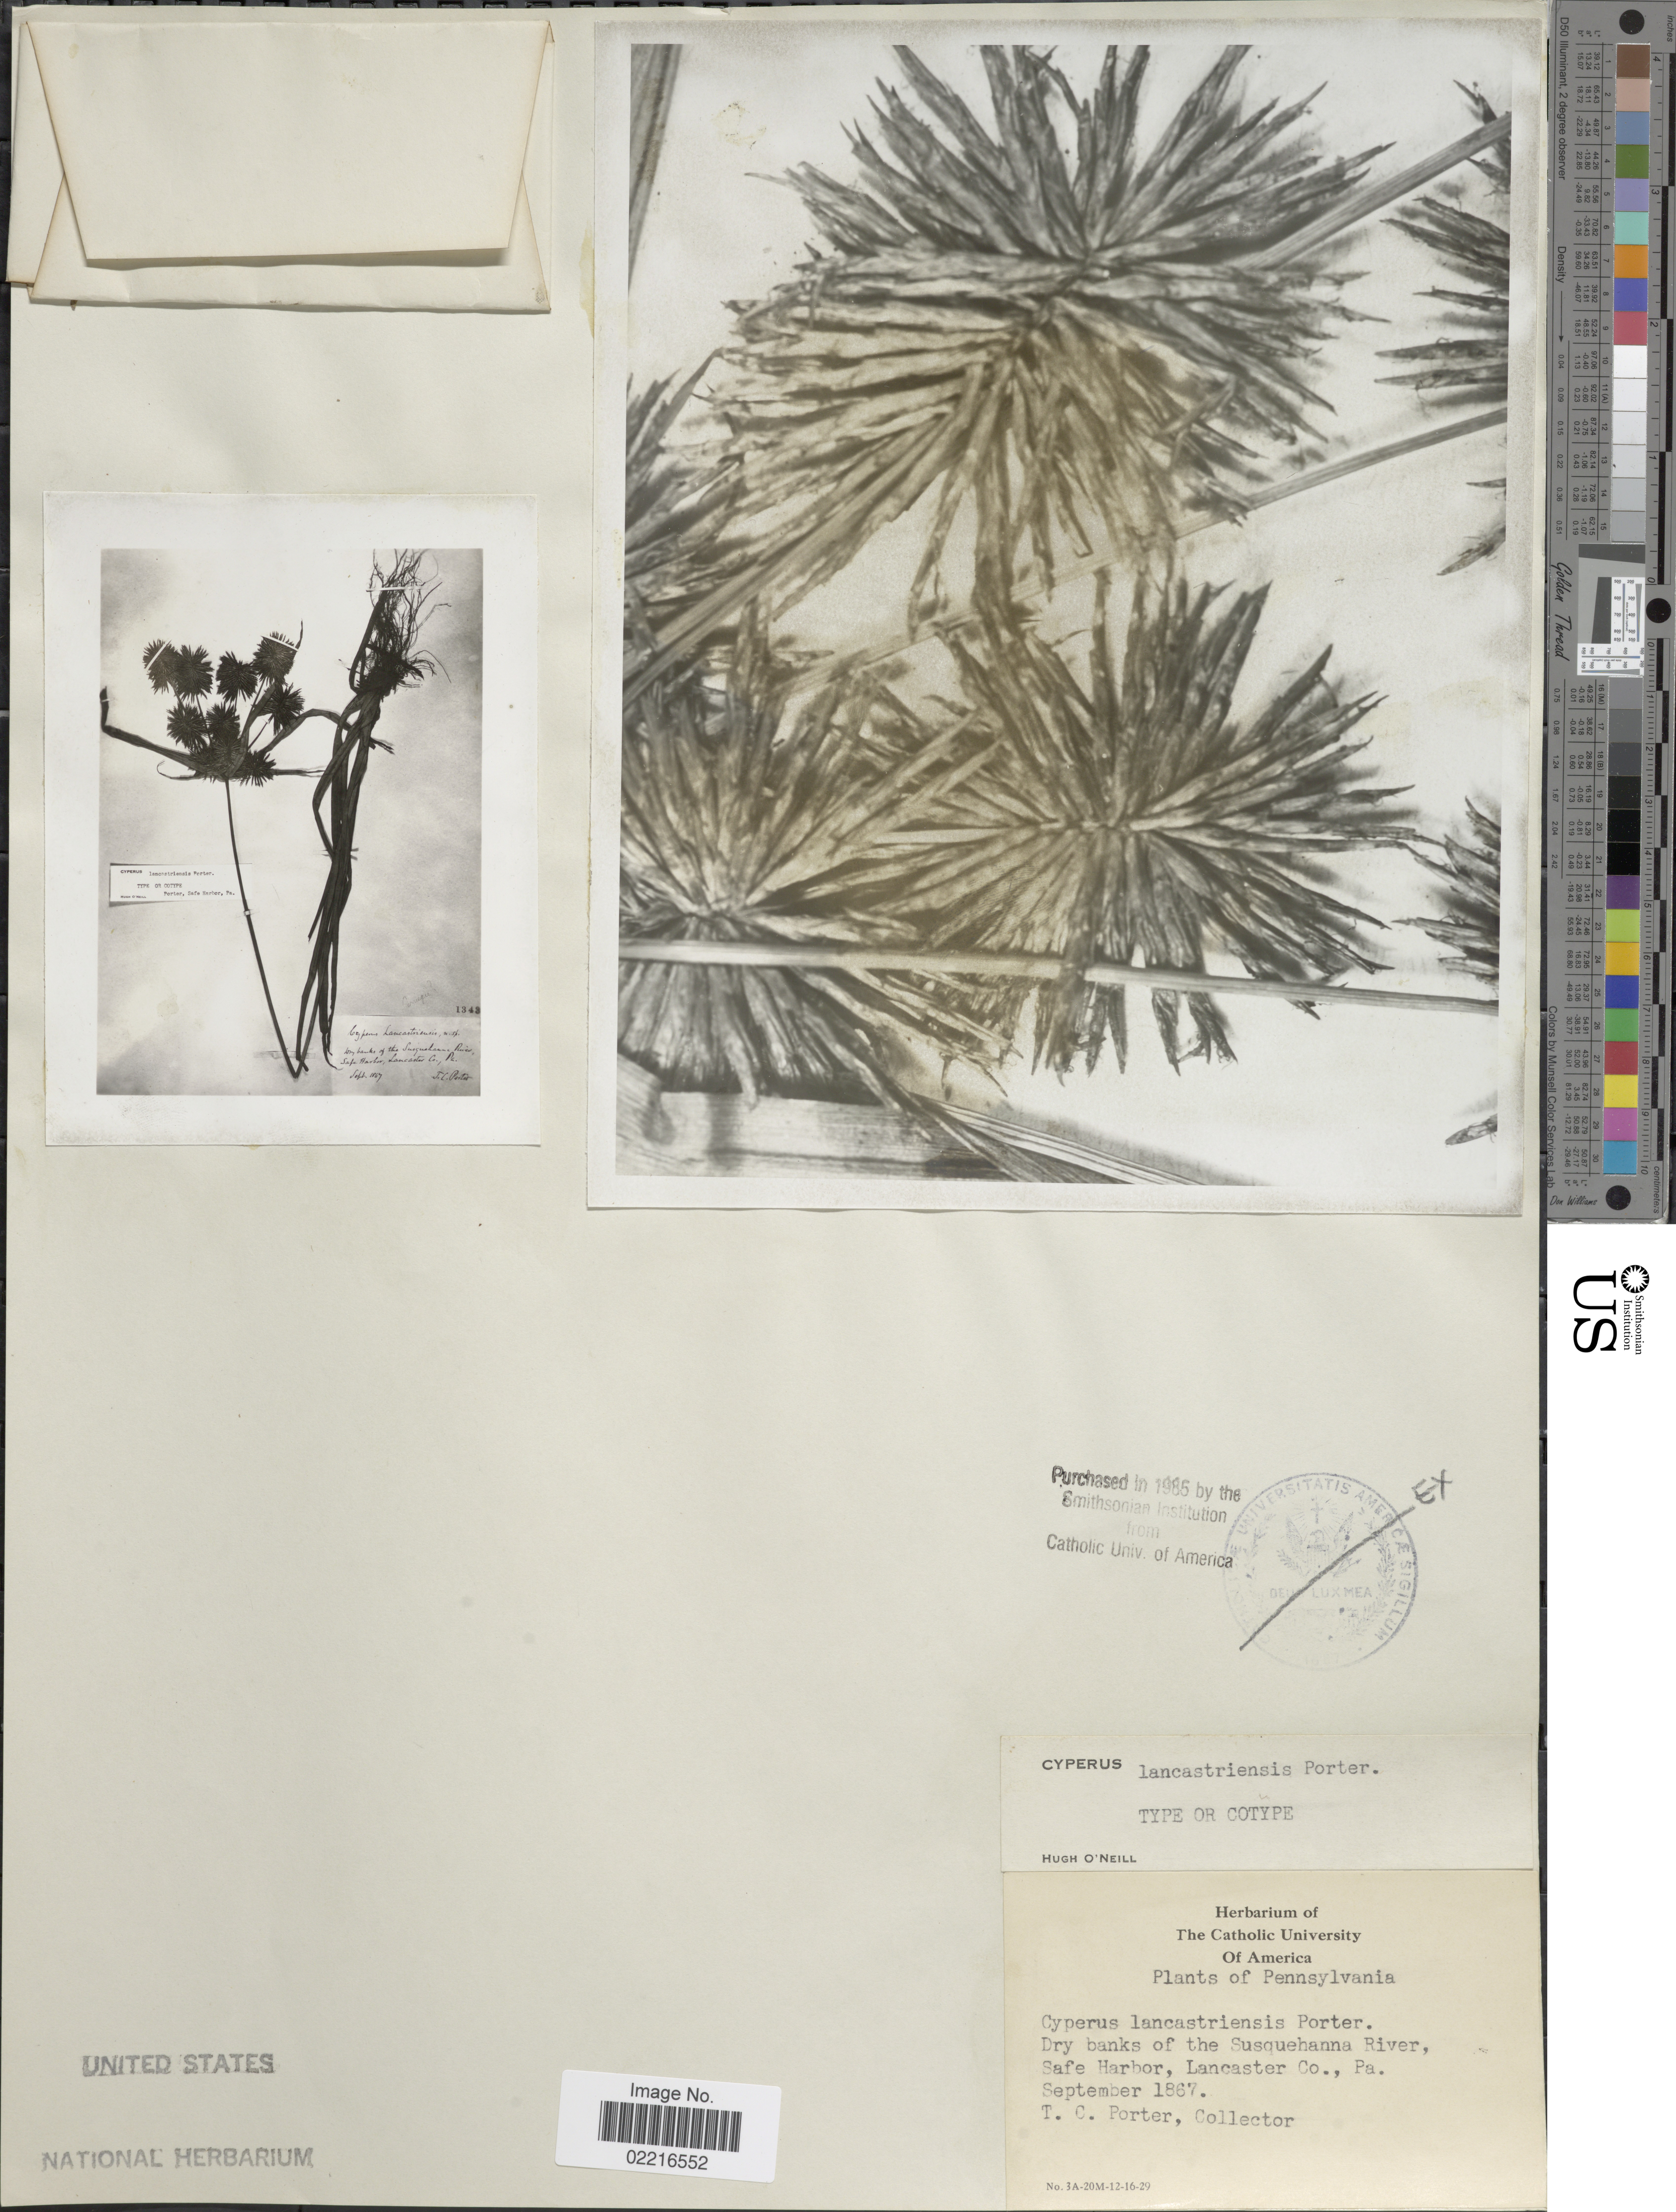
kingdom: Plantae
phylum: Tracheophyta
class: Liliopsida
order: Poales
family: Cyperaceae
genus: Cyperus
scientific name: Cyperus lancastriensis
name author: Porter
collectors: T. Porter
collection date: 1867-09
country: United States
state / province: Pennsylvania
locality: Dry banks of the Susquehanna River, Safe Harbor, Lancaster Co., Pa.